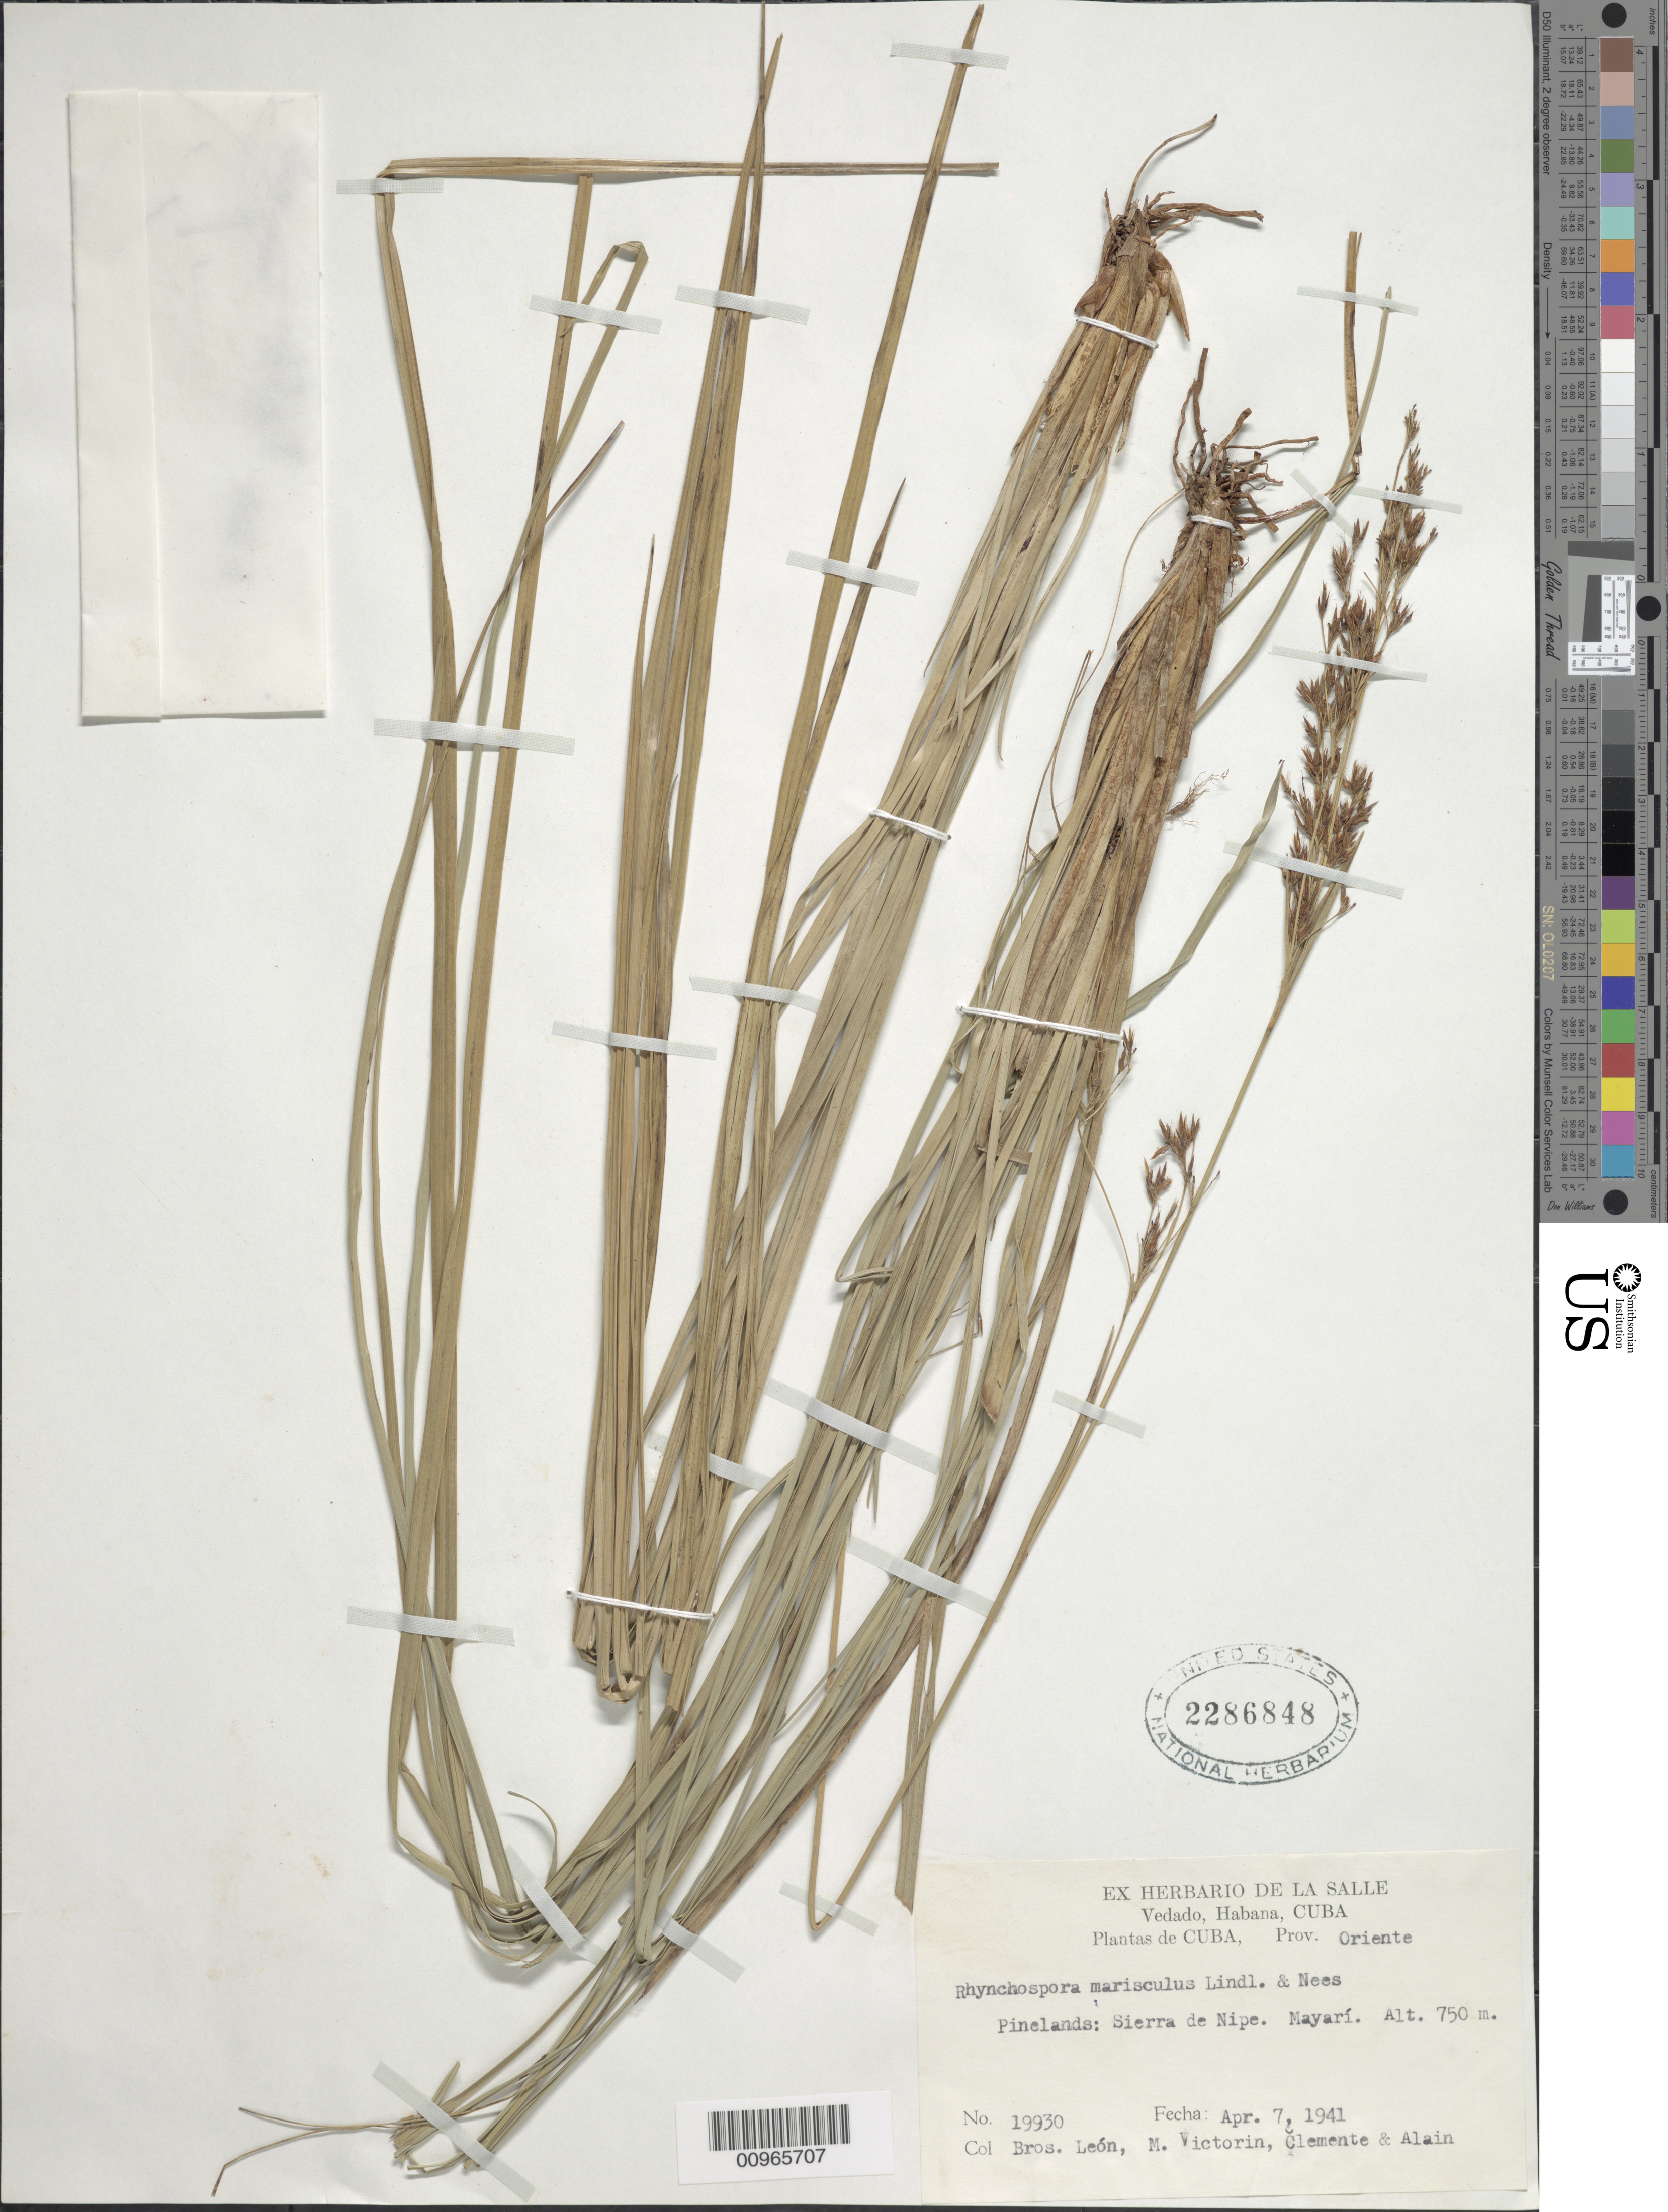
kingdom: Plantae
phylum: Tracheophyta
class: Liliopsida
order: Poales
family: Cyperaceae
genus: Rhynchospora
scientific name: Rhynchospora marisculus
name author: Lindl. & Nees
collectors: Bro. León, F. Victorin, Bro. Clemente & A. H. Liogier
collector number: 19930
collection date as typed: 07 Apr 1941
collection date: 1941-04-07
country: Cuba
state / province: Holguín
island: Cuba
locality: Pinelands, Sierra de Nipe, Mayarí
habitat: Pinelands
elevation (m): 750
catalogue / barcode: US 2286848